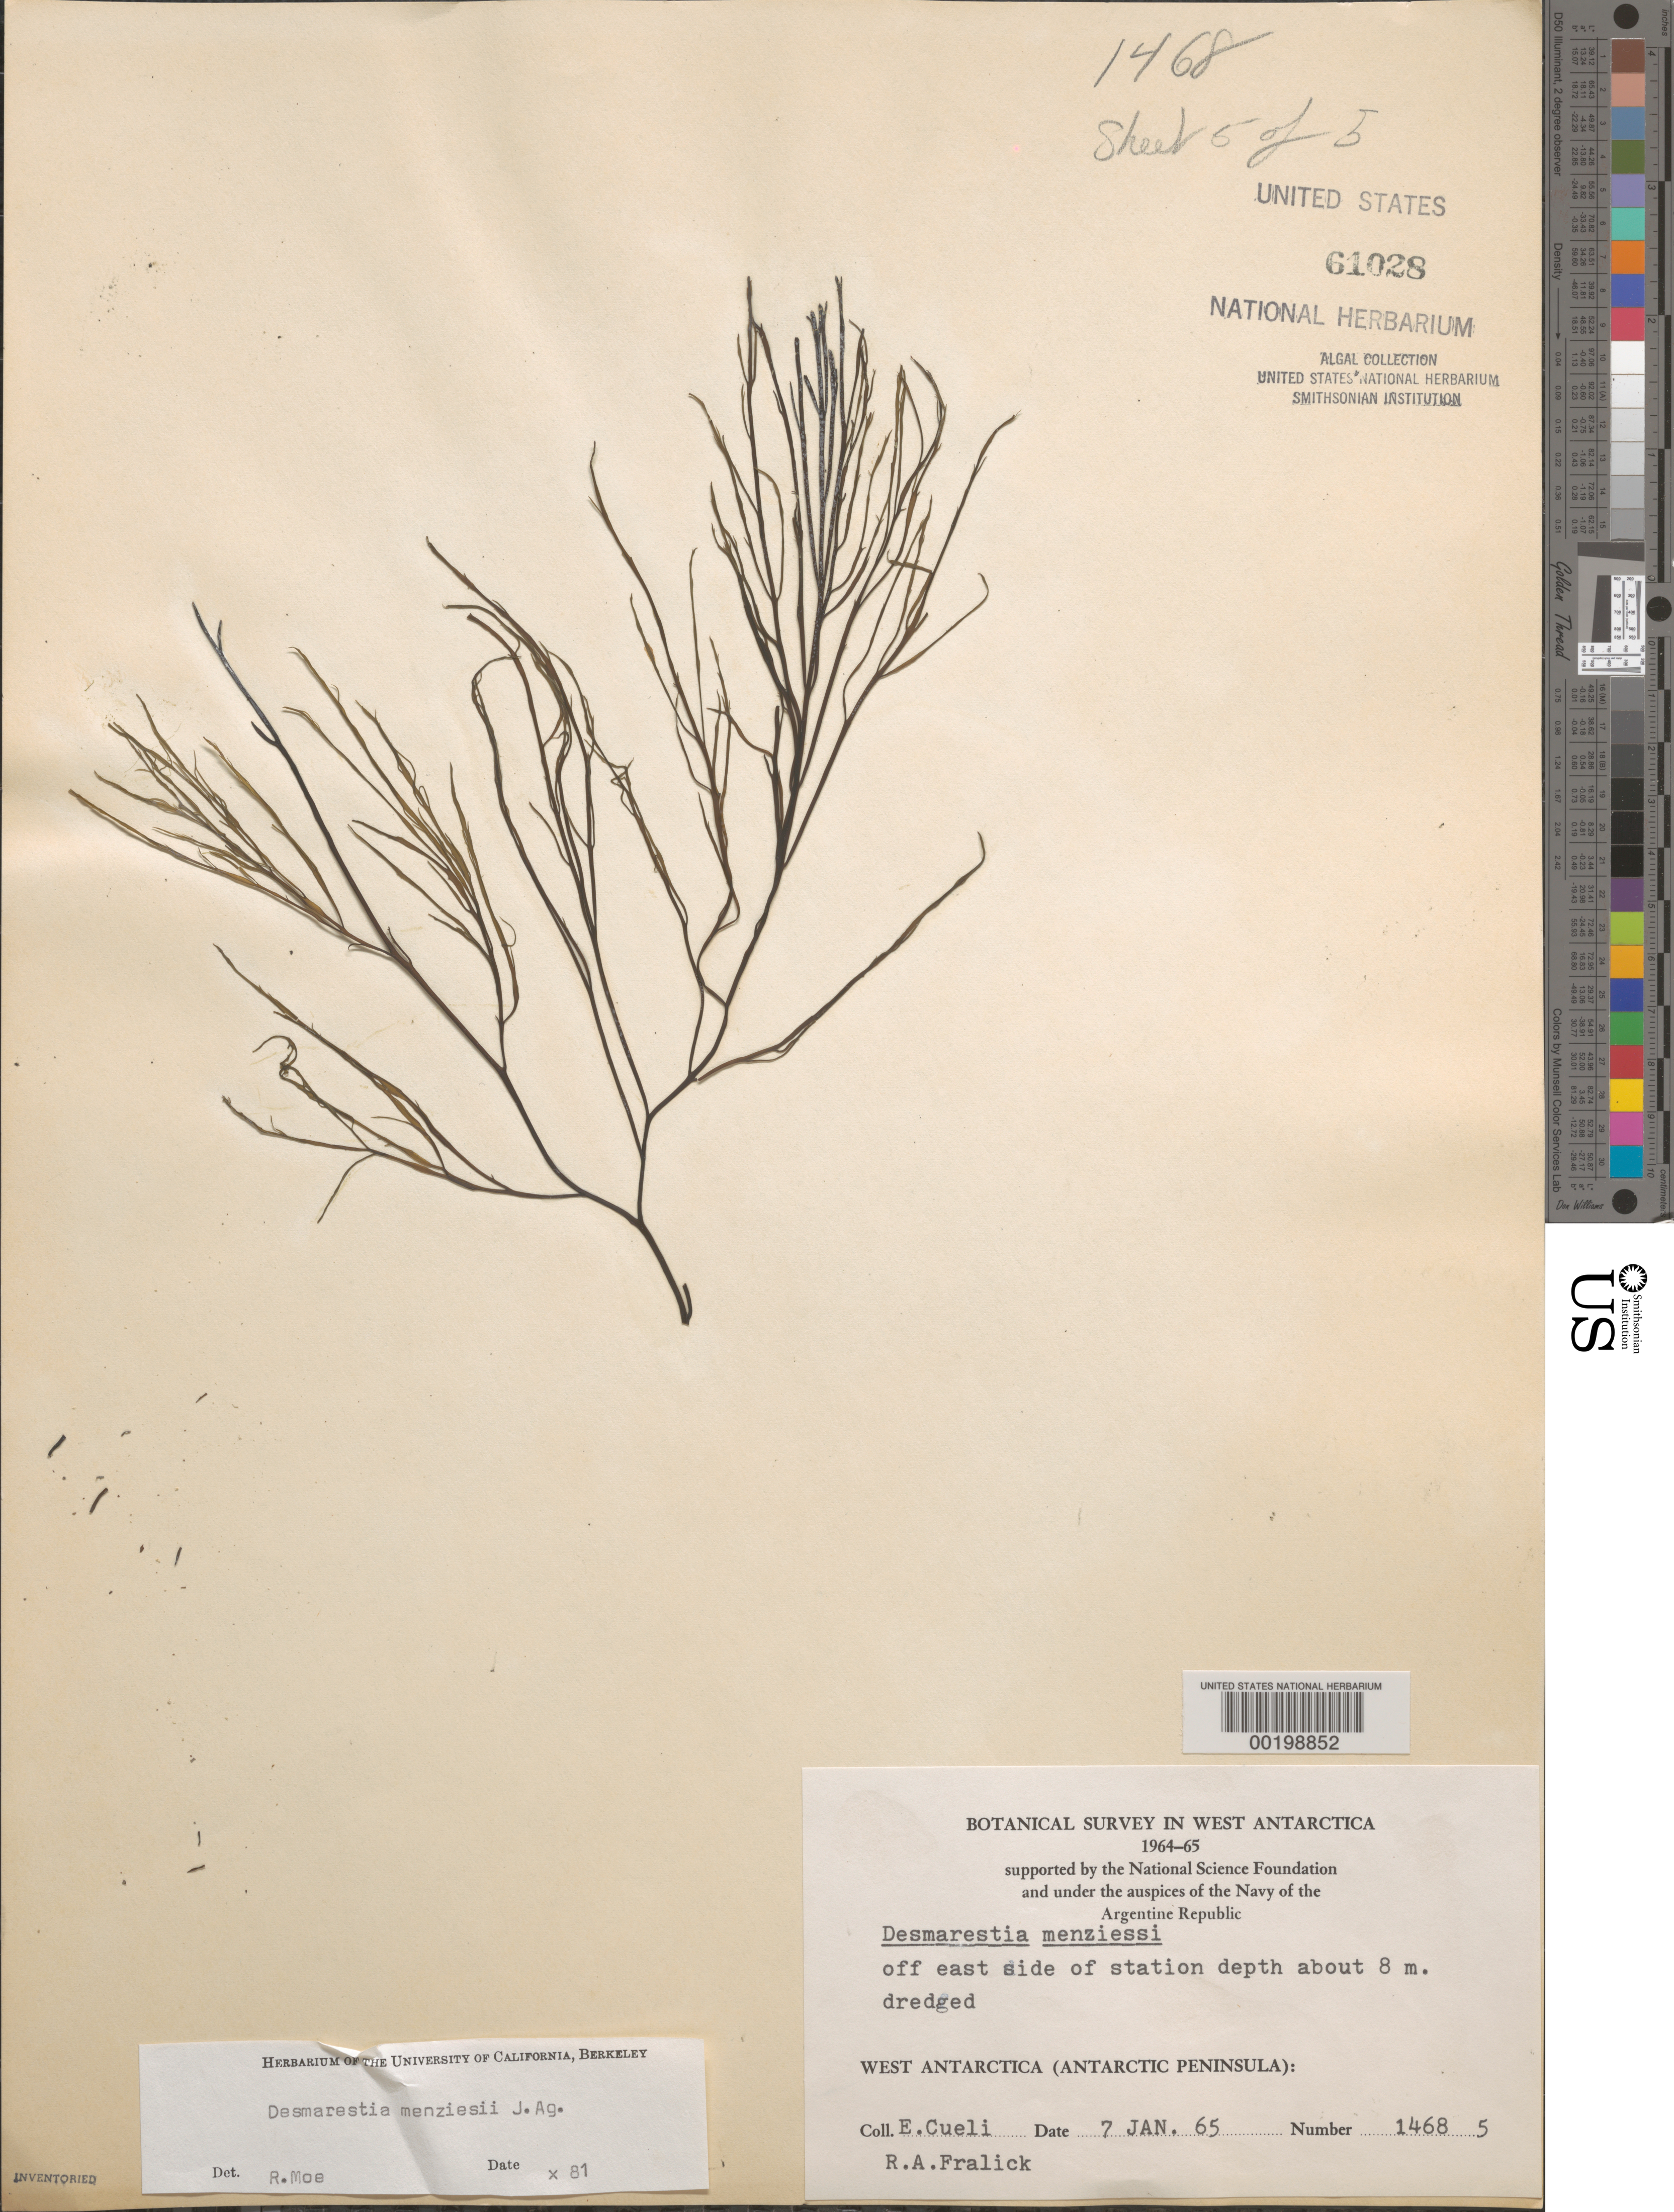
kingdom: Chromista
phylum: Ochrophyta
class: Phaeophyceae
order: Desmarestiales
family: Desmarestiaceae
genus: Desmarestia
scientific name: Desmarestia menziesii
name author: J. Agardh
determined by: Moe, R. L.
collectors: E. Cueli & R. Fralick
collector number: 1468-5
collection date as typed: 07 Jan 1965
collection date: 1965-01-07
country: Antarctica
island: Gamma Island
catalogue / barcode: US 61028